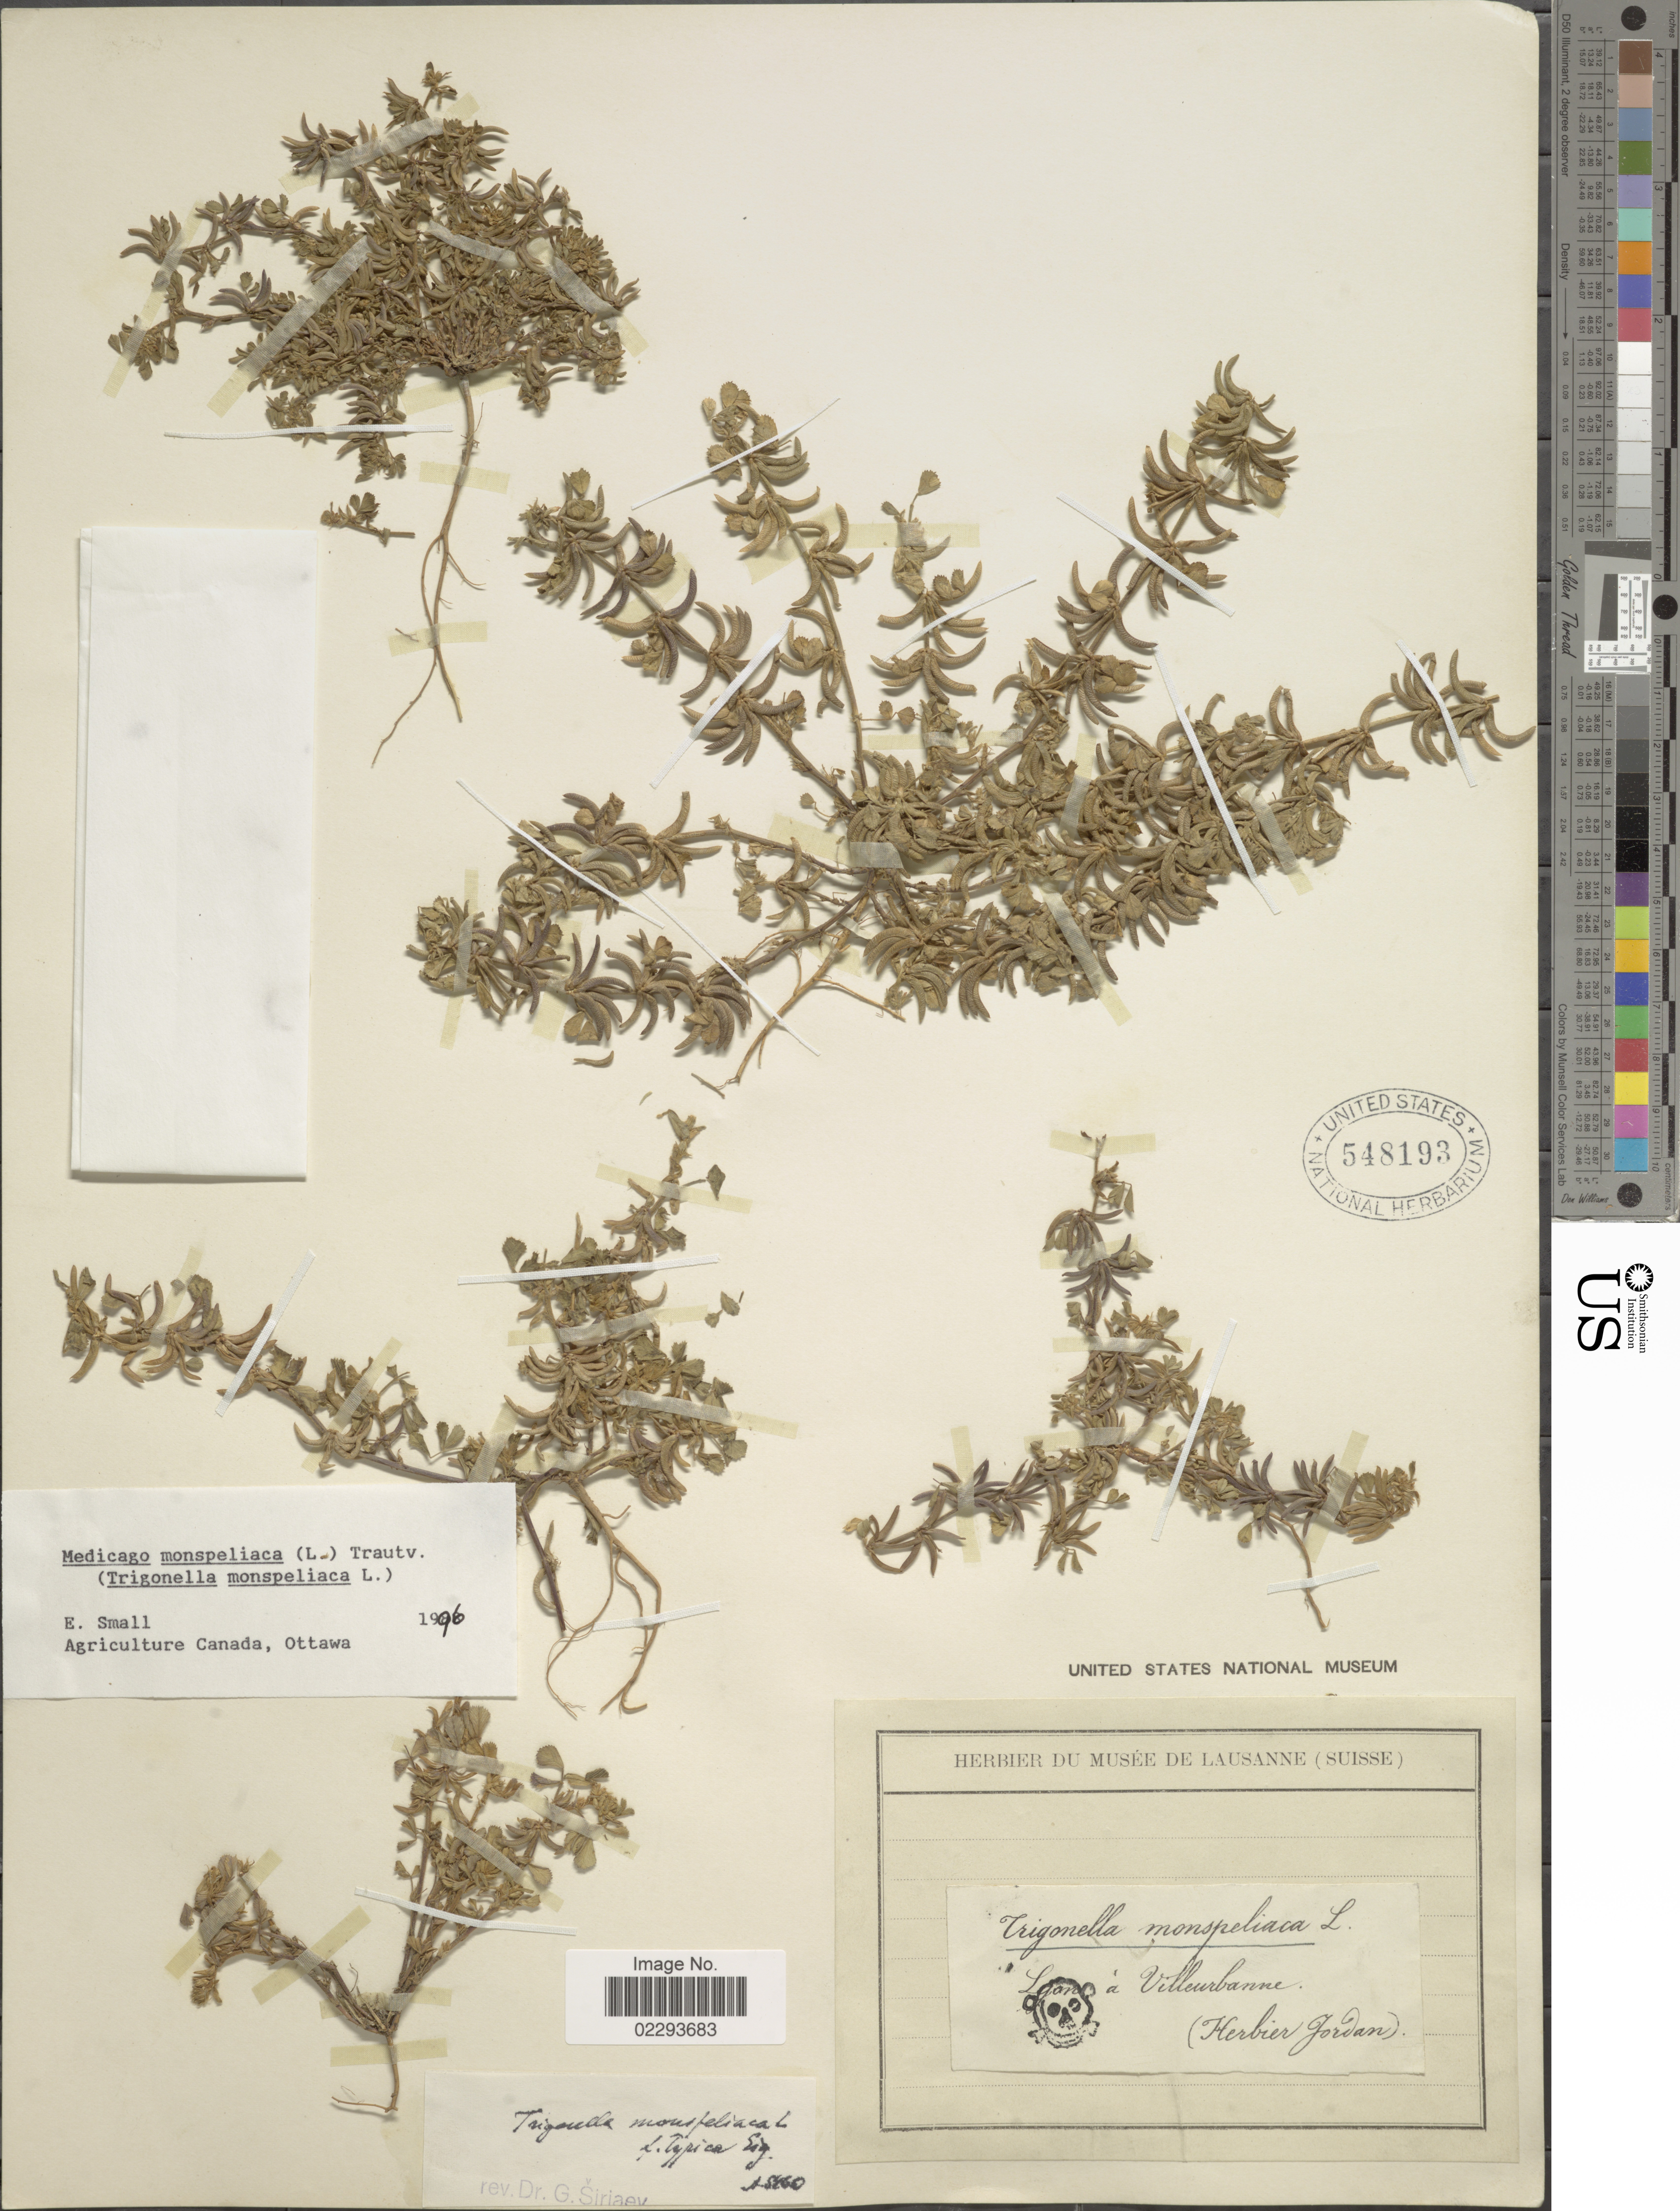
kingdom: Plantae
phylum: Tracheophyta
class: Magnoliopsida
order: Fabales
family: Fabaceae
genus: Medicago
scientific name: Medicago monspeliaca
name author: (L.) Trautv.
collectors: ex herb. Jordan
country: France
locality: Lyon a Villeurbanne.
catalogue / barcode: US 548193